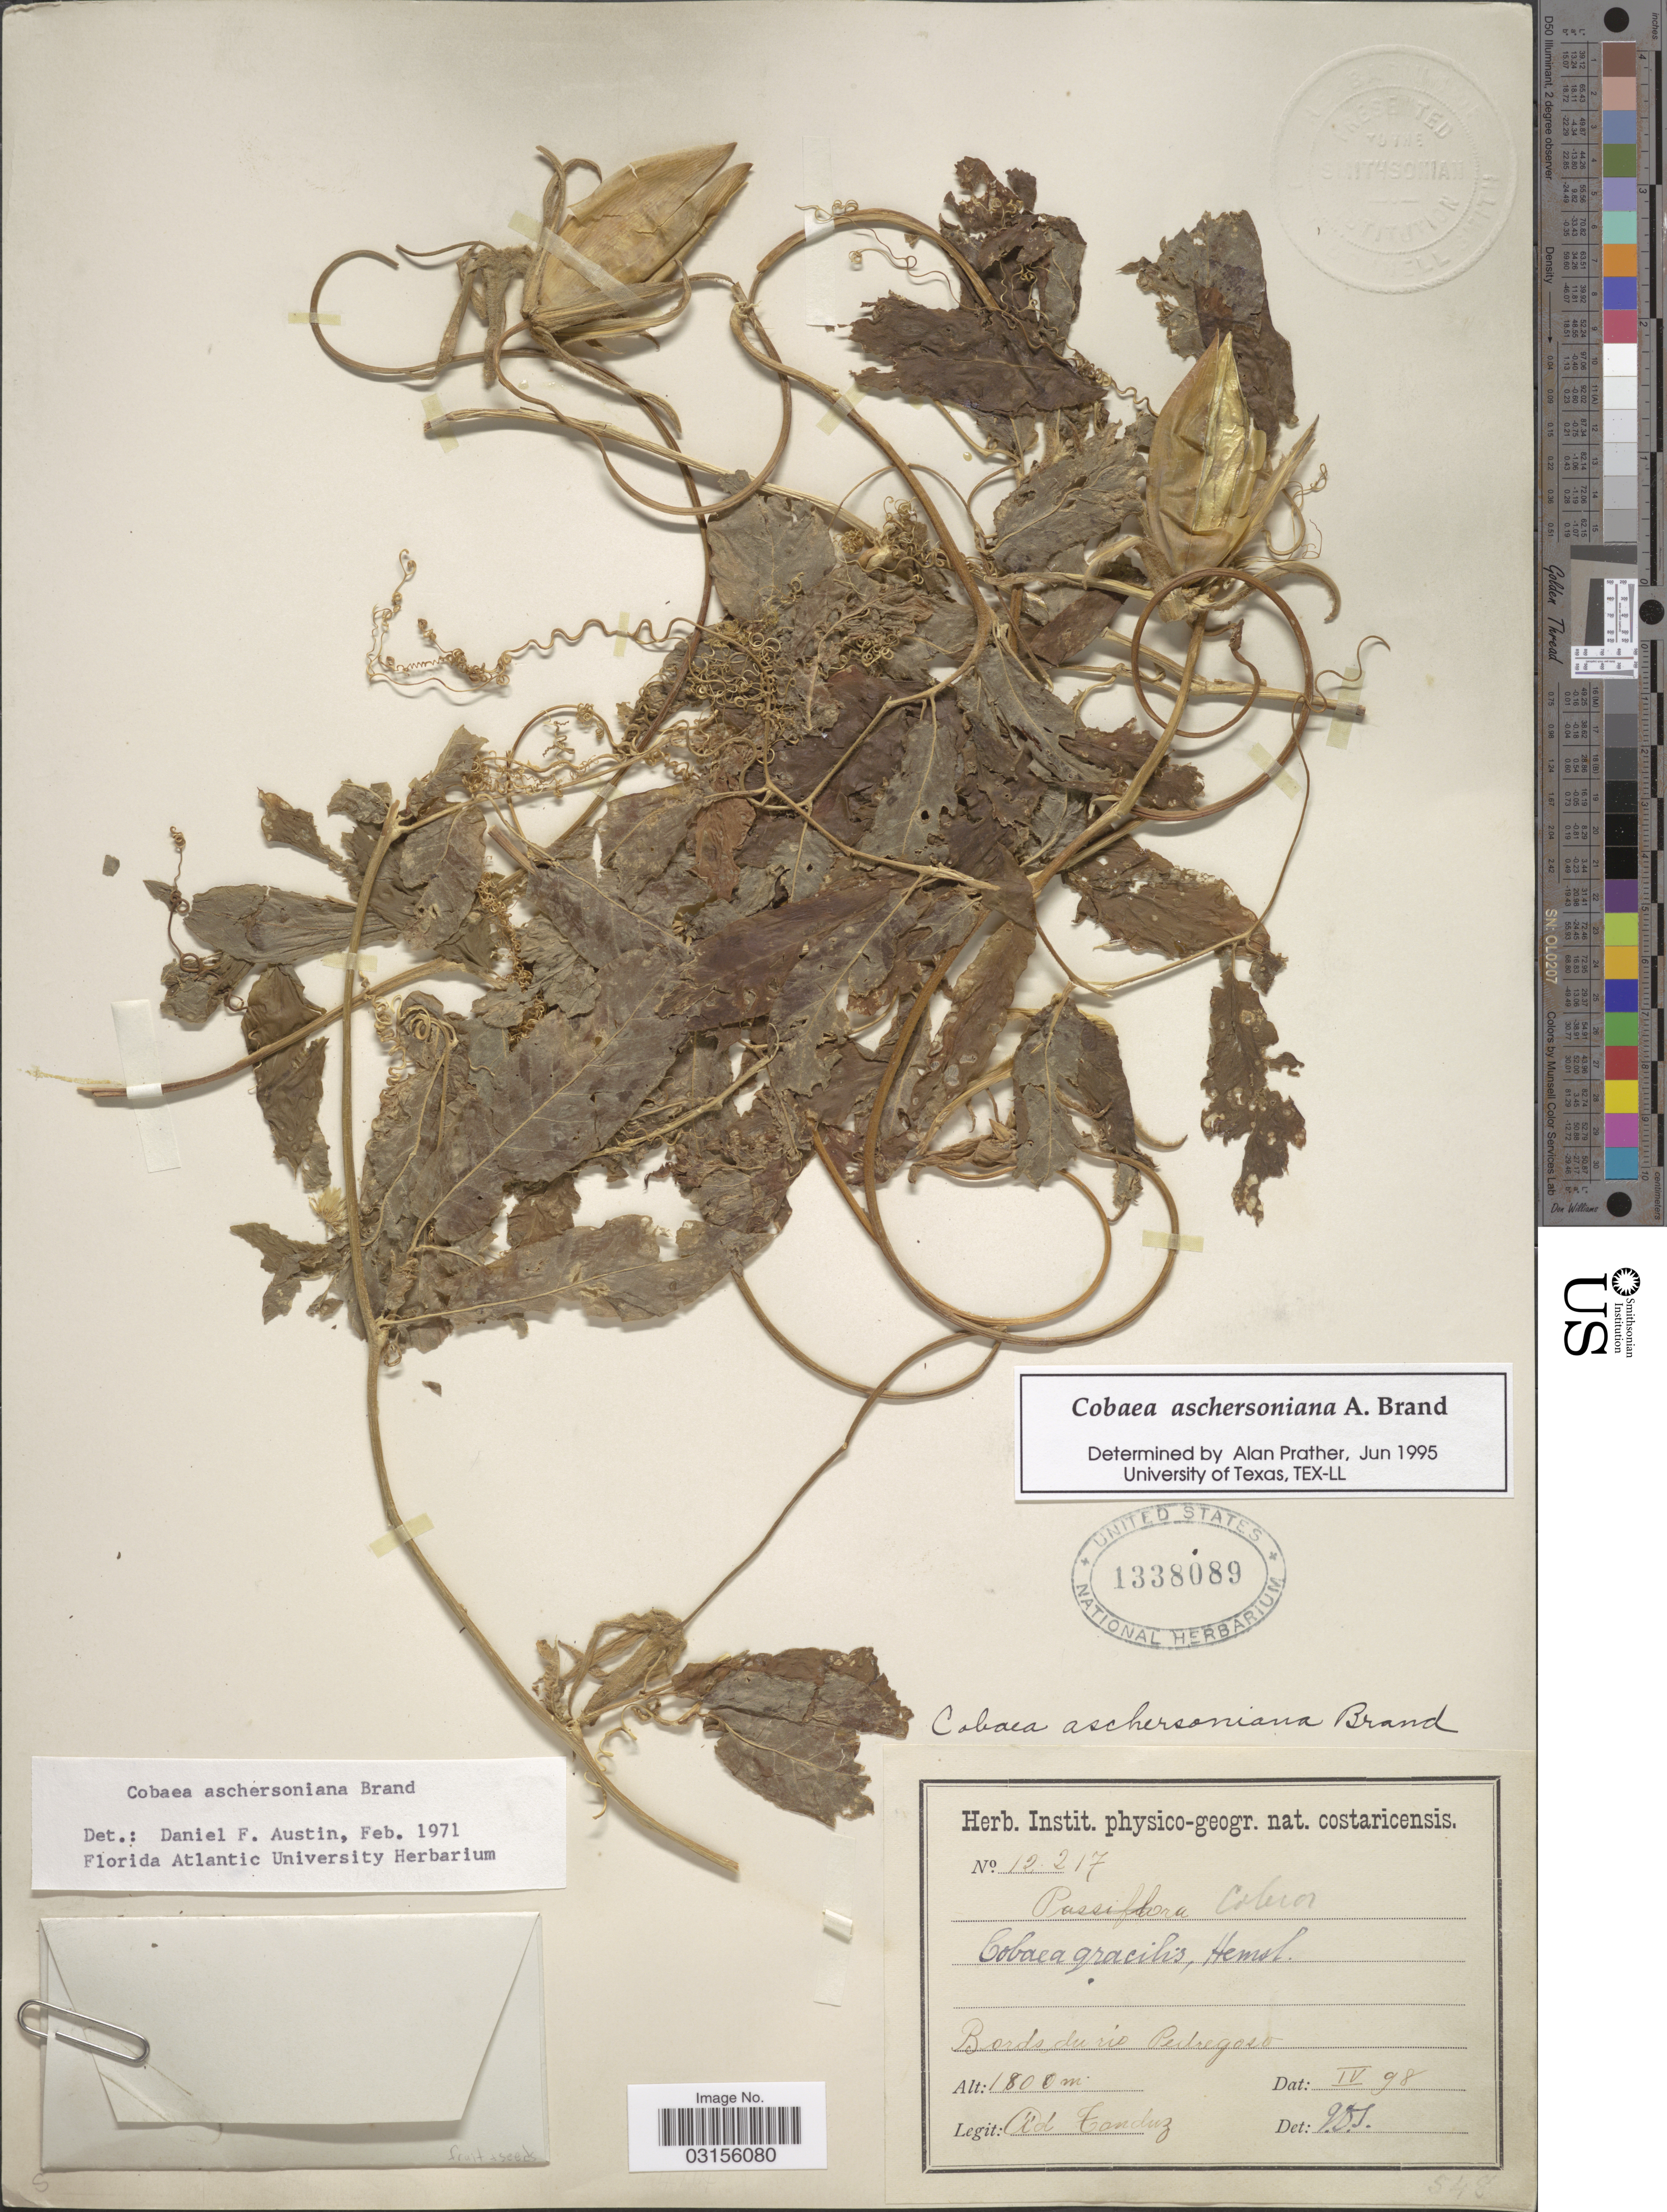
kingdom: Plantae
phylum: Tracheophyta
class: Magnoliopsida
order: Ericales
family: Polemoniaceae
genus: Cobaea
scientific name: Cobaea aschersoniana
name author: Brand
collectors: A. Tonduz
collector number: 12217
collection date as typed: Transcribed d/m/y: /4/98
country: Costa Rica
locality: Bords du riv Pedregoso.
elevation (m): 1800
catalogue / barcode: US 1338089